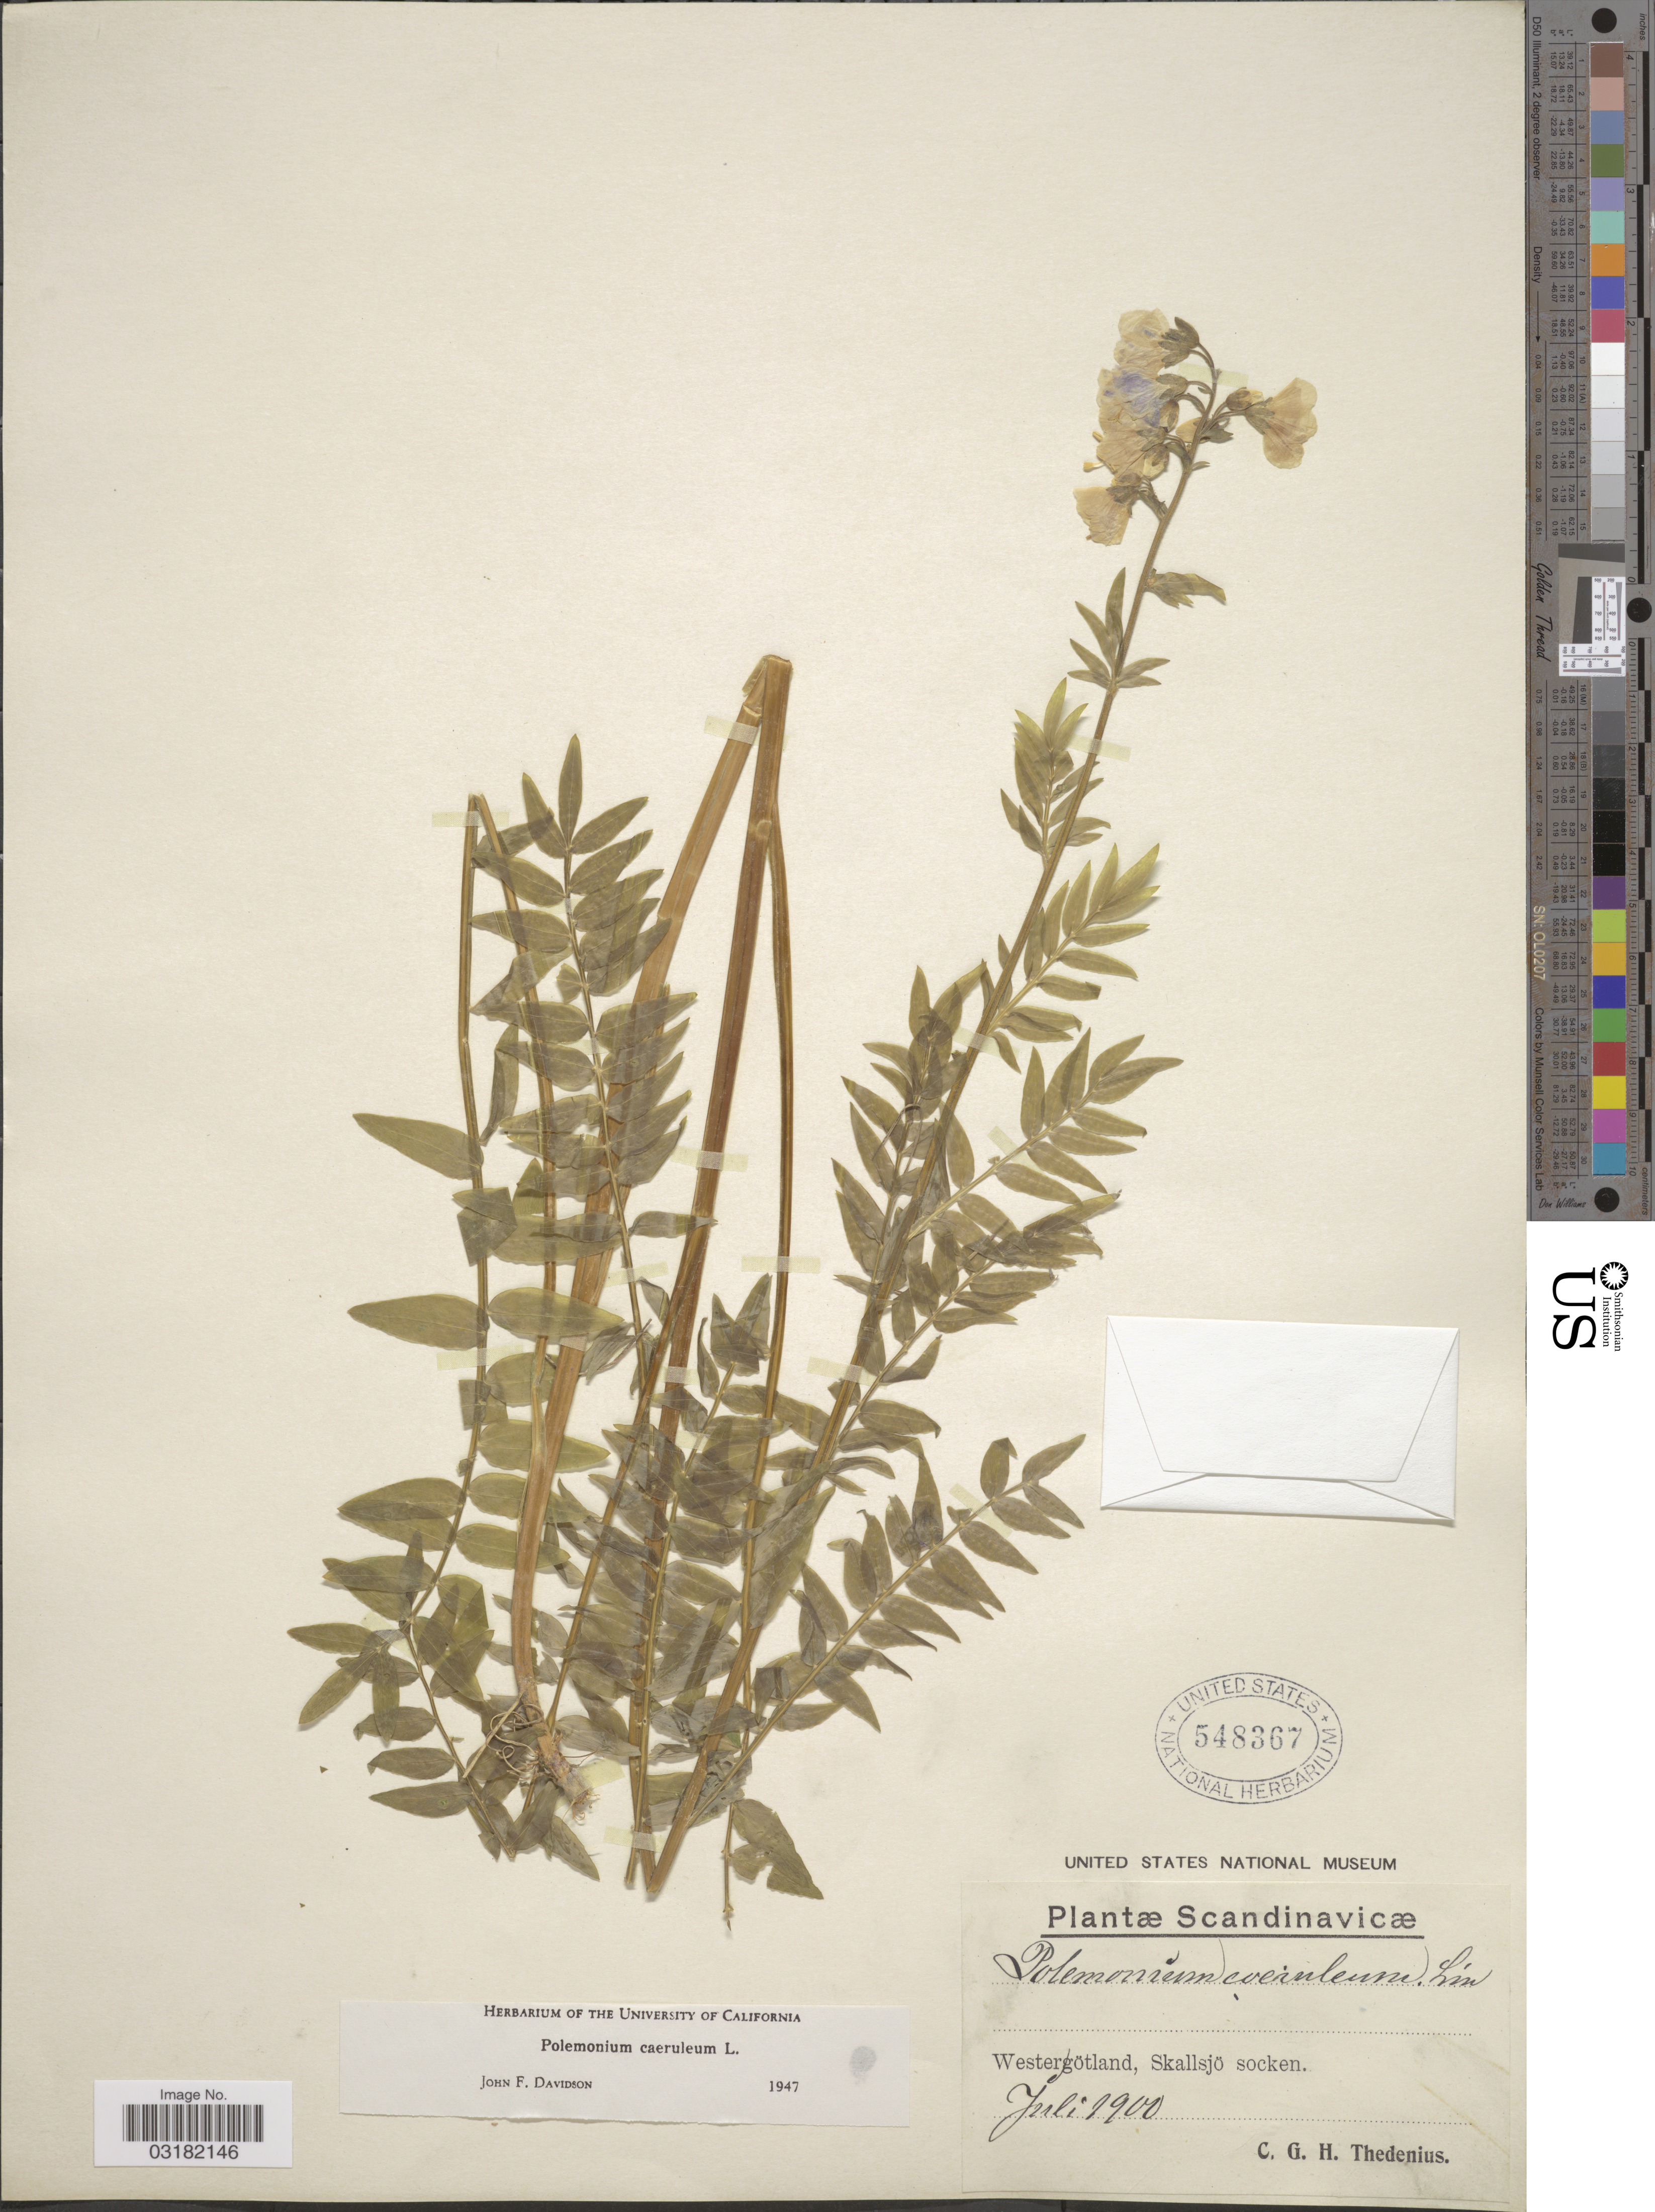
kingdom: Plantae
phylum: Tracheophyta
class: Magnoliopsida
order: Ericales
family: Polemoniaceae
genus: Polemonium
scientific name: Polemonium coeruleum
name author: L.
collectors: C. Thedenius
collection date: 1900-07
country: Sweden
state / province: Västra Götaland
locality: Scandinavicæ. Westergötland, Skallsjö socken.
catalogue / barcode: US 548367